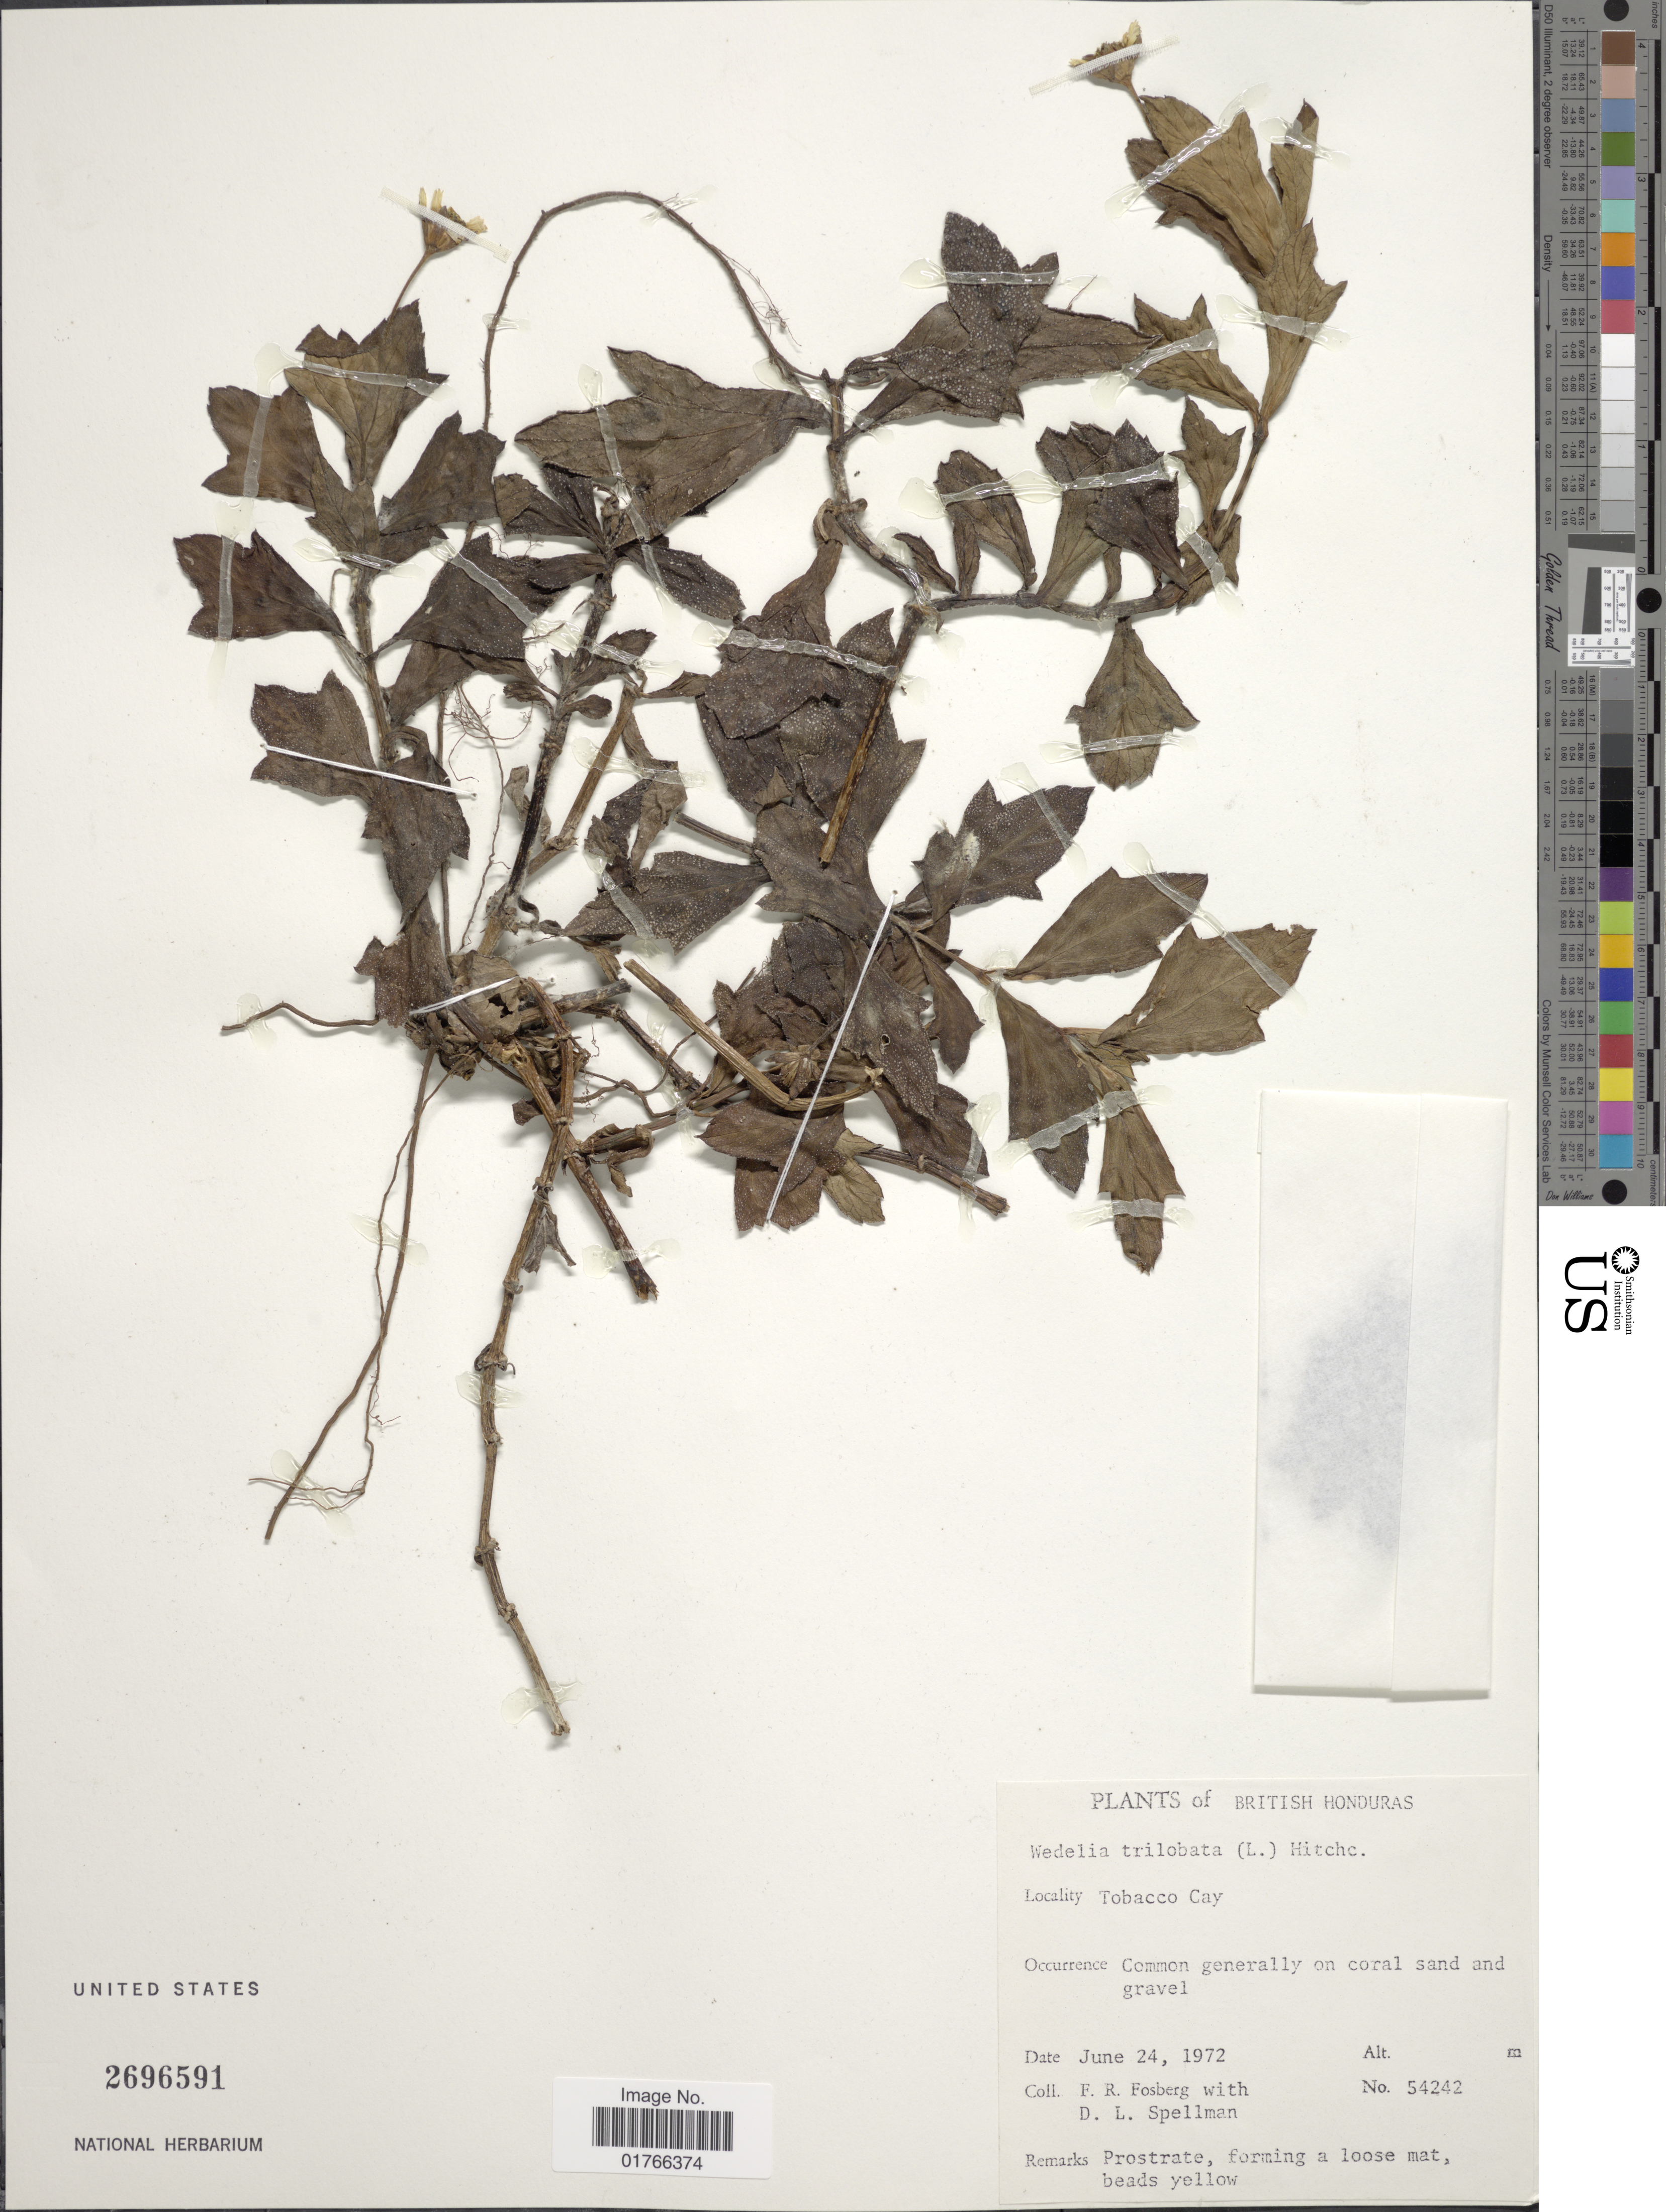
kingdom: Plantae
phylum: Tracheophyta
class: Magnoliopsida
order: Asterales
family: Asteraceae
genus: Sphagneticola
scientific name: Sphagneticola trilobata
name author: (L.) Pruski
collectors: F. R. Fosberg & D. L. Spellman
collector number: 54242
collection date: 1972-06-24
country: Belize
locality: British Honduras, Tobacco Cay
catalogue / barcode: US 2696591